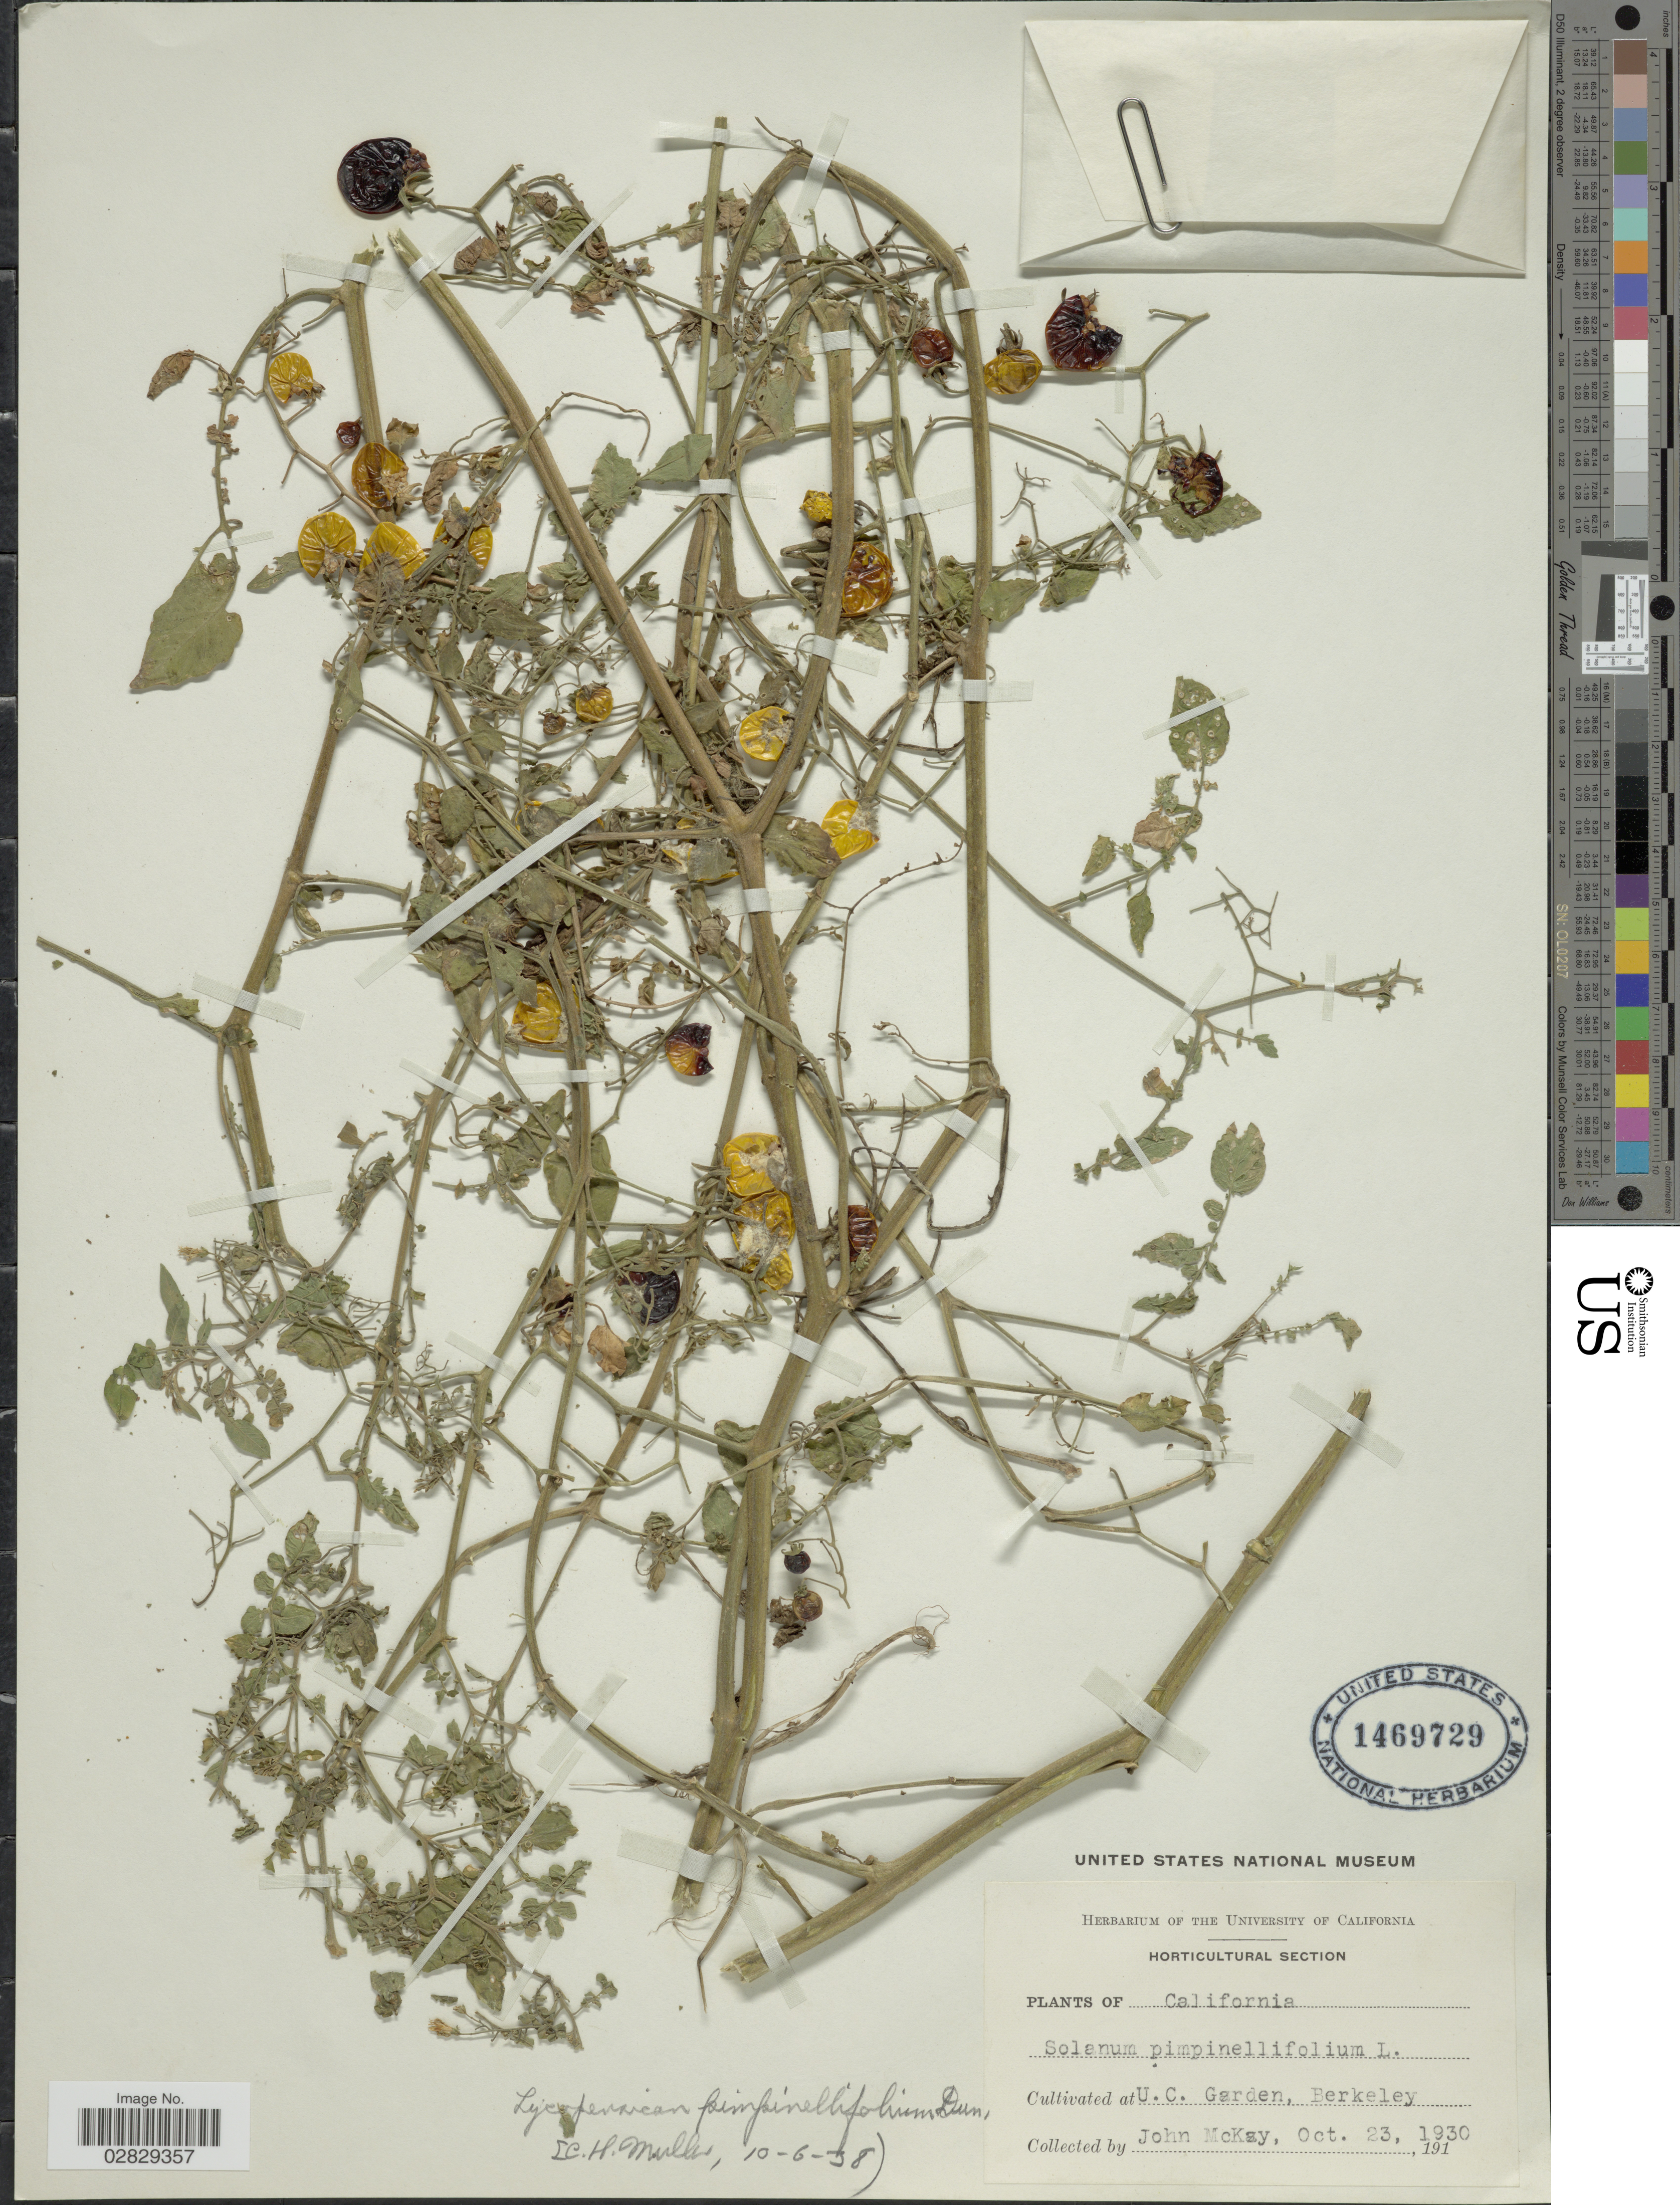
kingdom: Plantae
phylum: Tracheophyta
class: Magnoliopsida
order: Solanales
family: Solanaceae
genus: Solanum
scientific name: Solanum pimpinellifolium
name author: L.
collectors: J. McKay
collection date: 1930-10-23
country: United States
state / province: California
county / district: Alameda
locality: Cultivated at U.C. Garden, Berkeley.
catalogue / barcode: US 1469729